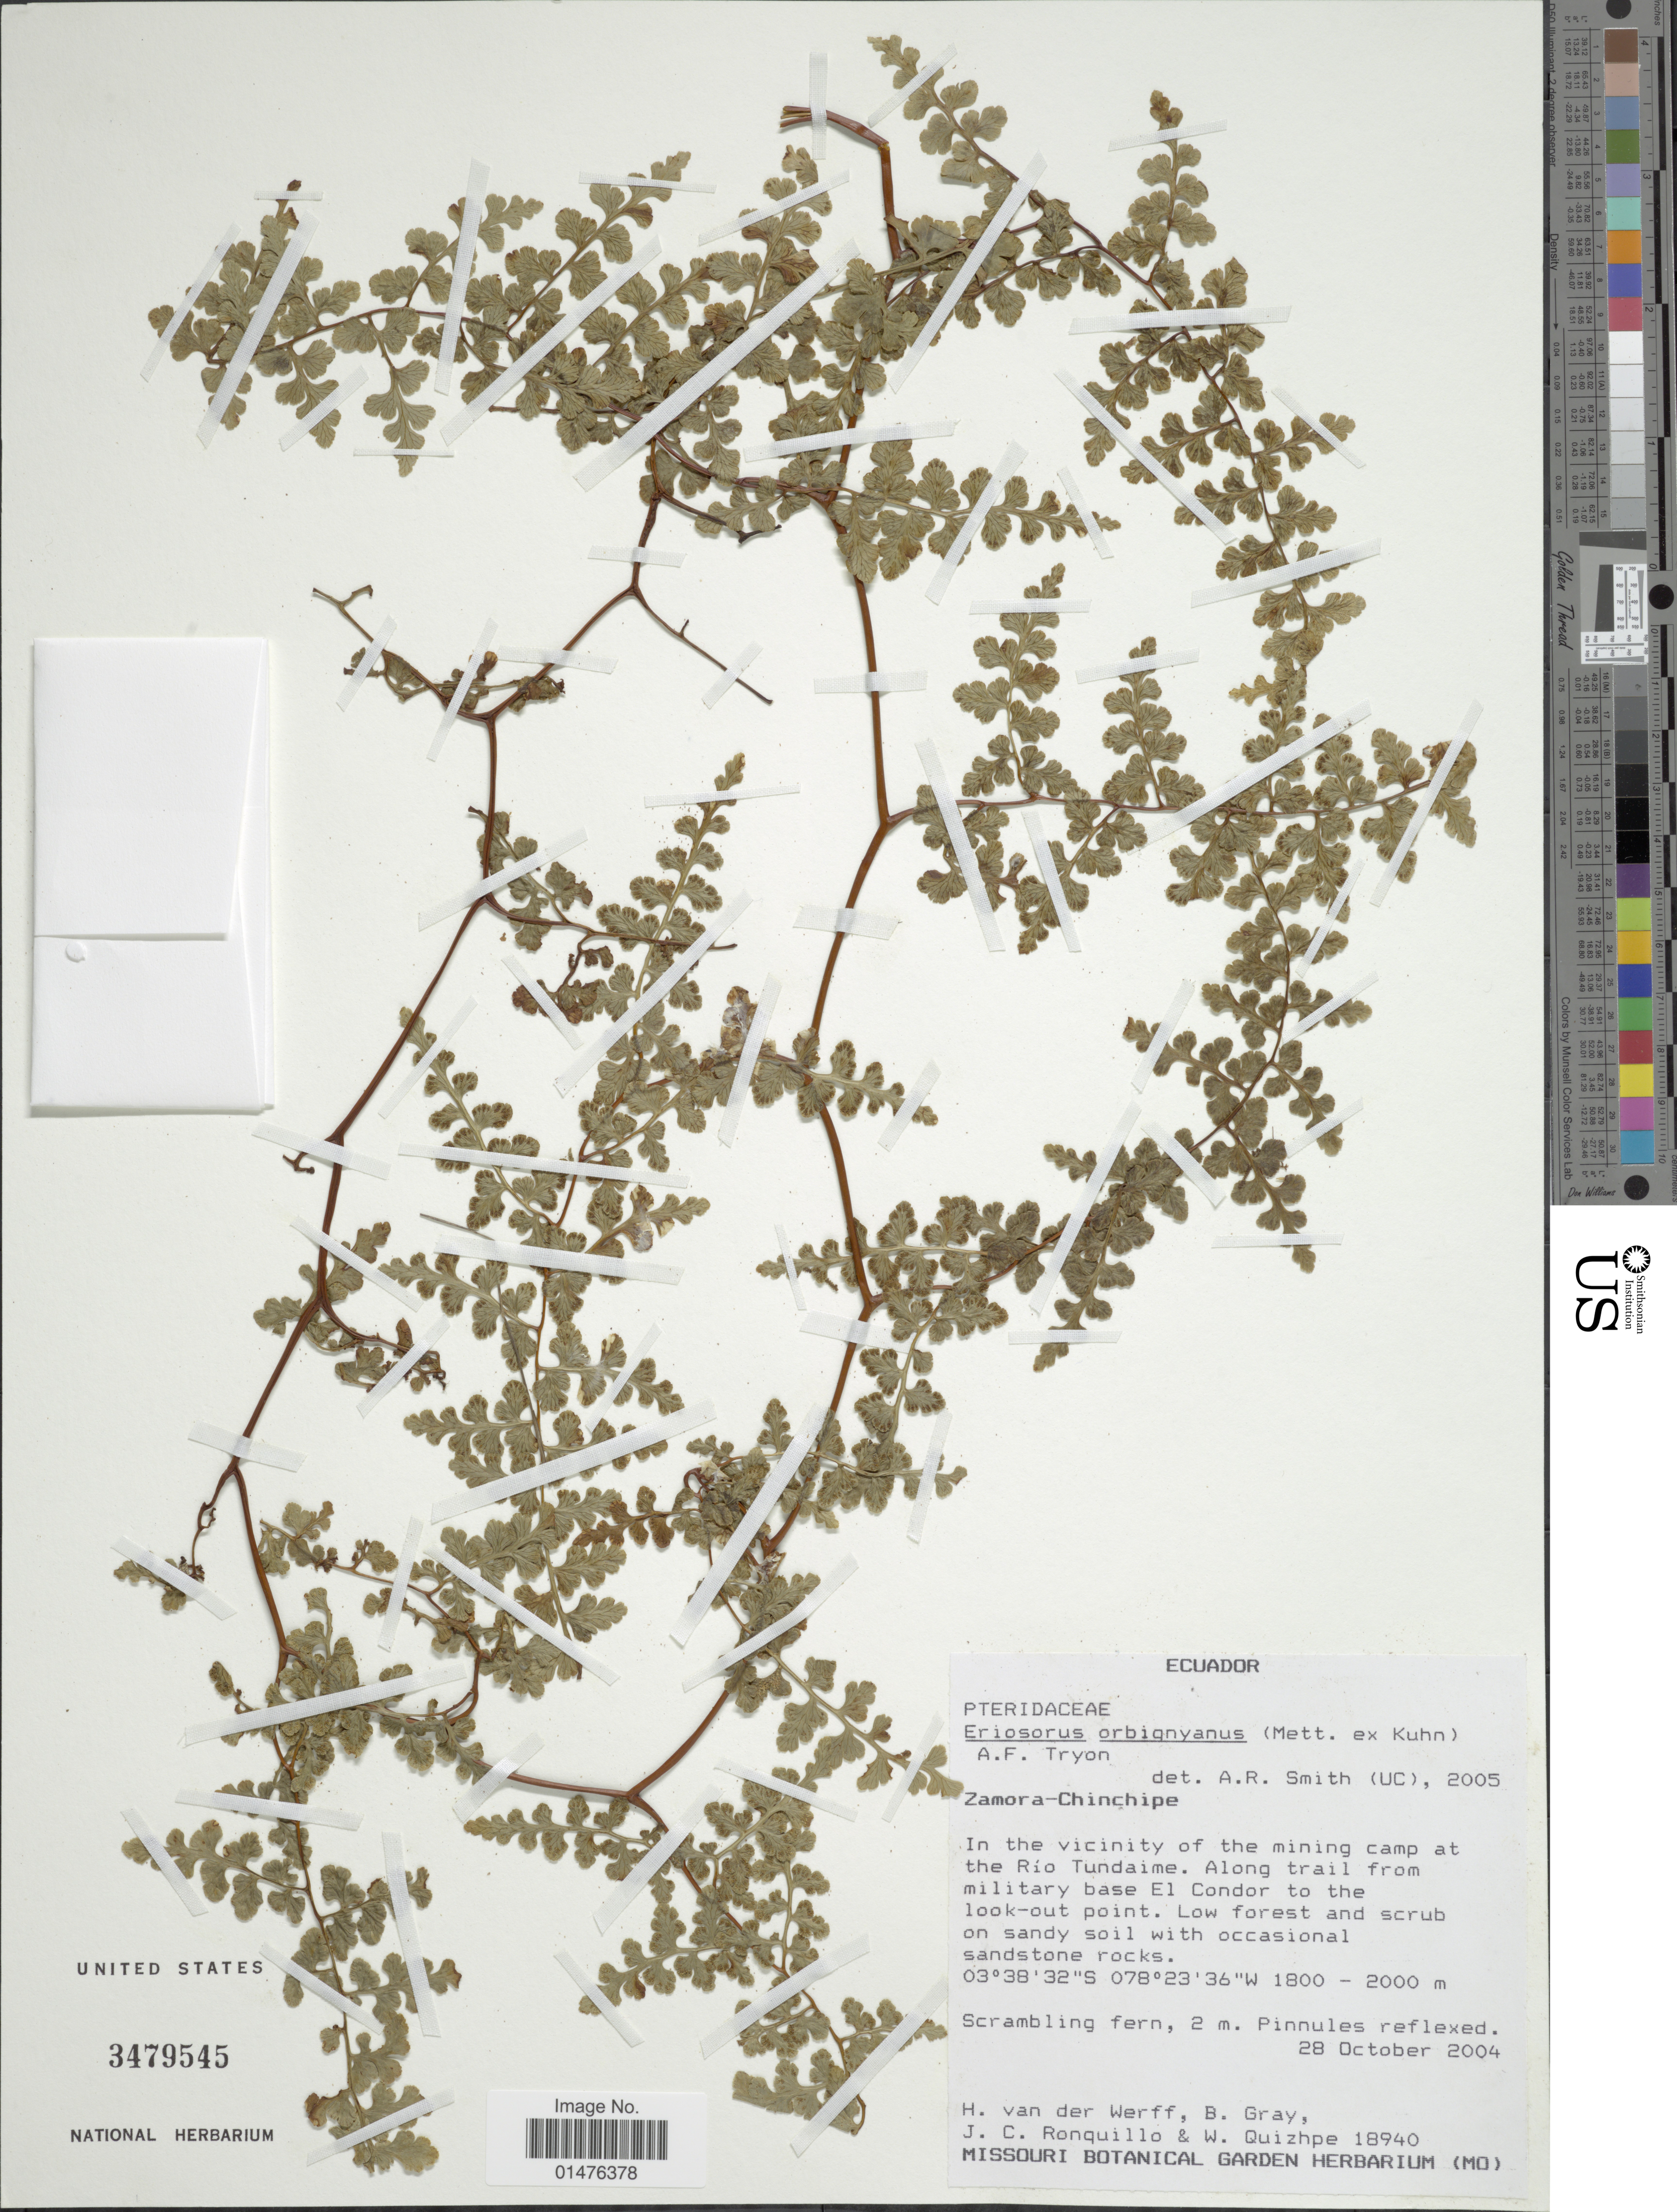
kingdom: Plantae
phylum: Tracheophyta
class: Polypodiopsida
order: Polypodiales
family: Pteridaceae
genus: Jamesonia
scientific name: Jamesonia orbignyana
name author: (Kuhn) Christenh.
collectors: H. van der Werff, B. Gray, J. Ronquillo & W. Quizhpe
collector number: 18940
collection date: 2004-10-28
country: Ecuador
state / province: Zamora-Chinchipe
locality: In the vicinity of the mining camp at the Río Tundaime. Along trail from military base El Condor to the look-out point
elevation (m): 1800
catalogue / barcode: US 3479545